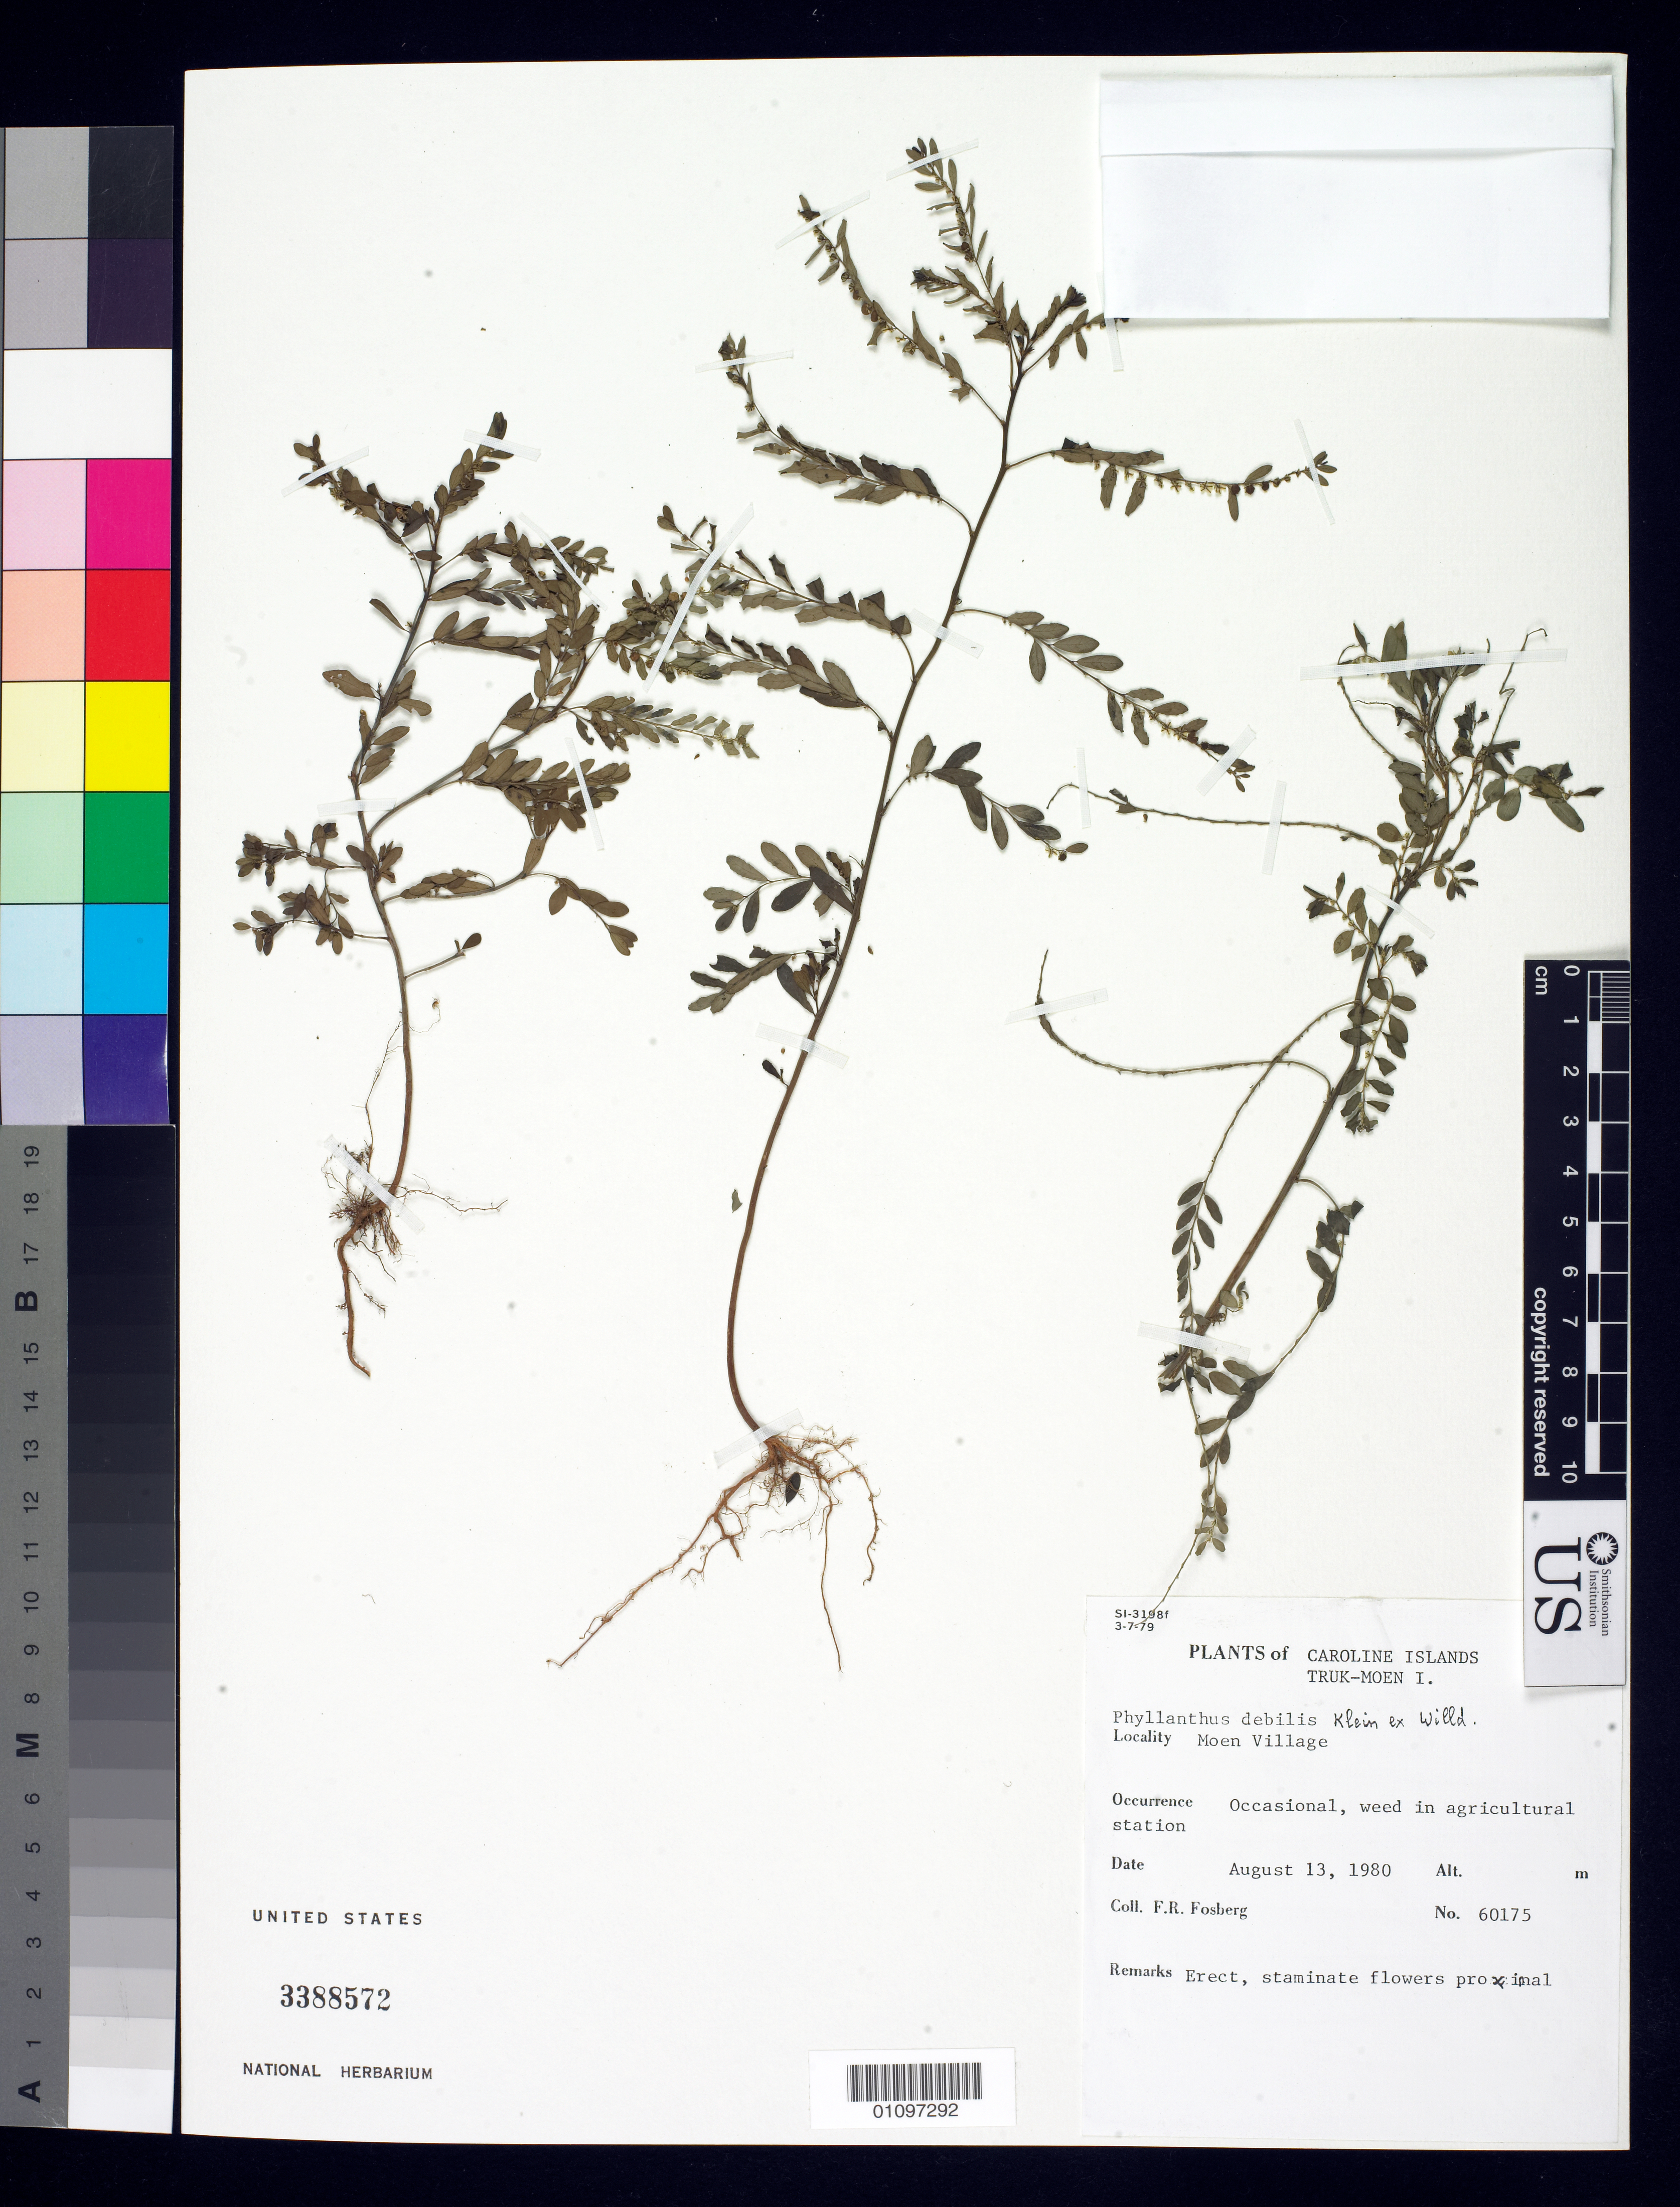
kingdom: Plantae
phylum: Tracheophyta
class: Magnoliopsida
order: Malpighiales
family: Phyllanthaceae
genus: Phyllanthus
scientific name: Phyllanthus debilis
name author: Klein ex Willd.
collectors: F. R. Fosberg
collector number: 60175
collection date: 1980-08-13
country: Micronesia, Federated States of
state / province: Truk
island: Moen [Wono]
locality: in agricultural station, Moen Village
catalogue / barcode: US 3388572